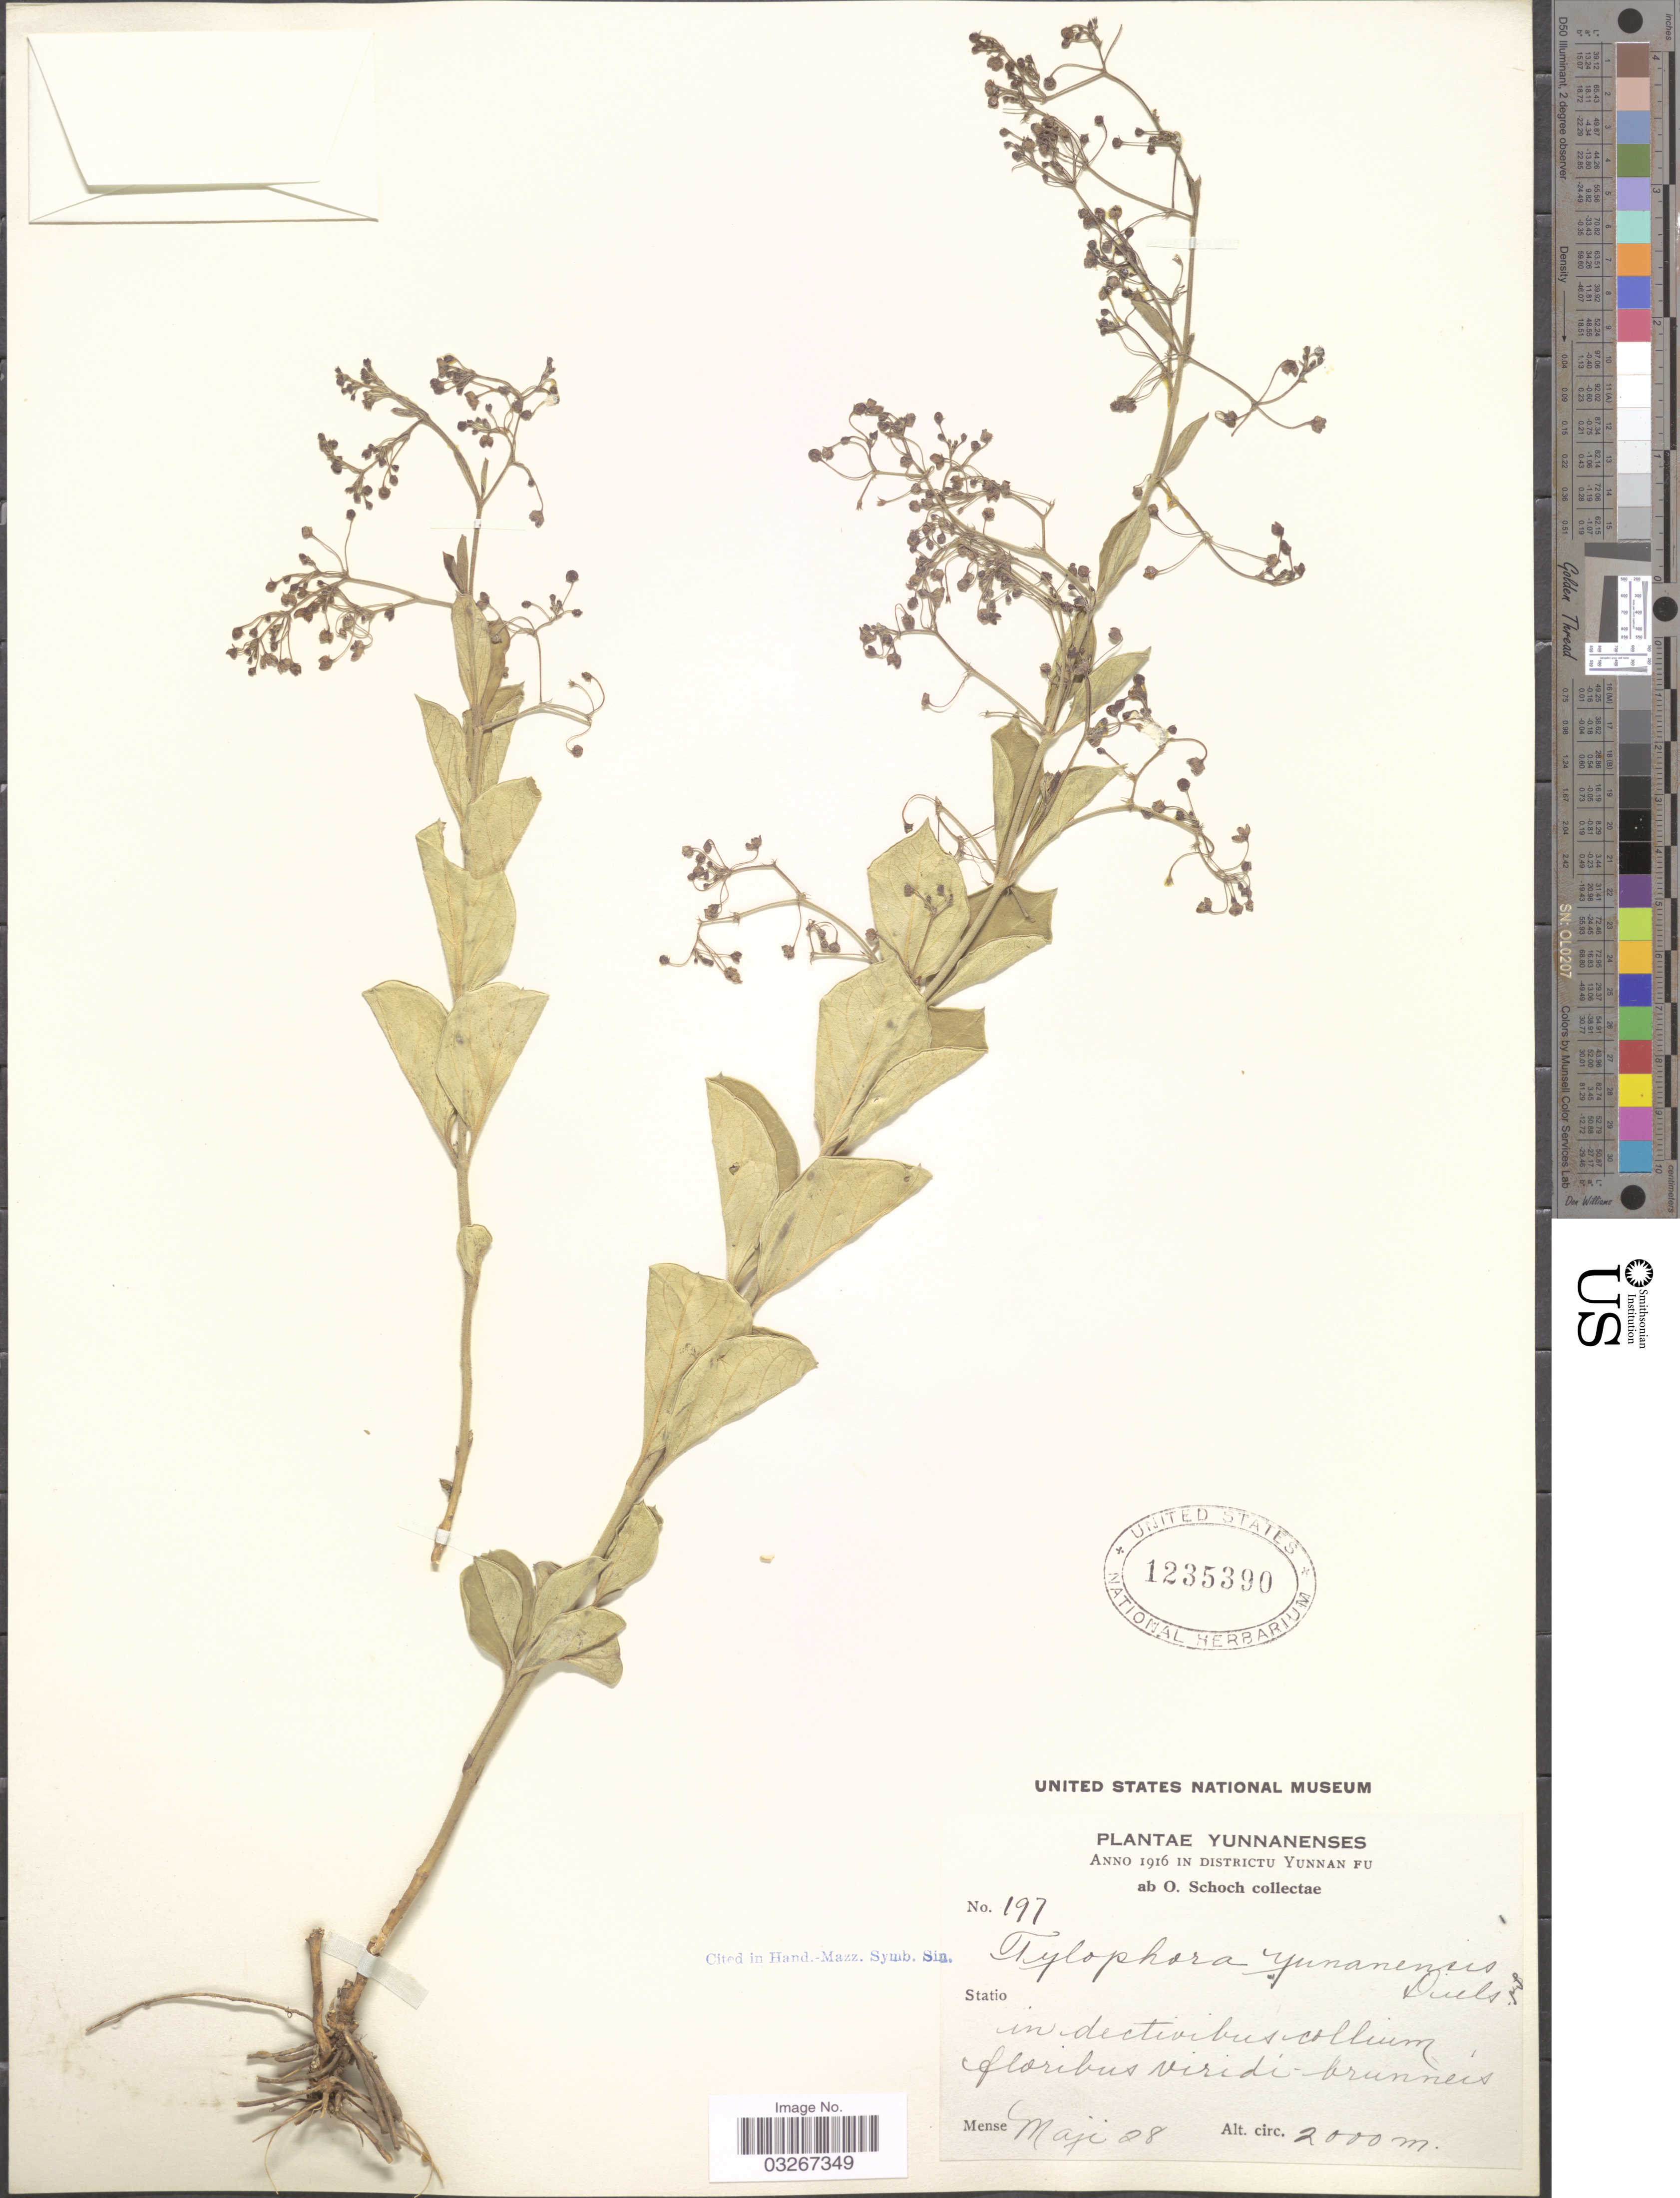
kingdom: Plantae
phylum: Tracheophyta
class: Magnoliopsida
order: Gentianales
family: Apocynaceae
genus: Tylophora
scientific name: Tylophora yunnanensis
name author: Schltr.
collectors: O. Schoch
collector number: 197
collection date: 1916-05-28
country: China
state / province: Yunnan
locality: Districtu Yunnan Fu. In dectivibus collium floribus viridi-brunneis.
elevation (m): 2000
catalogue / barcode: US 1235390